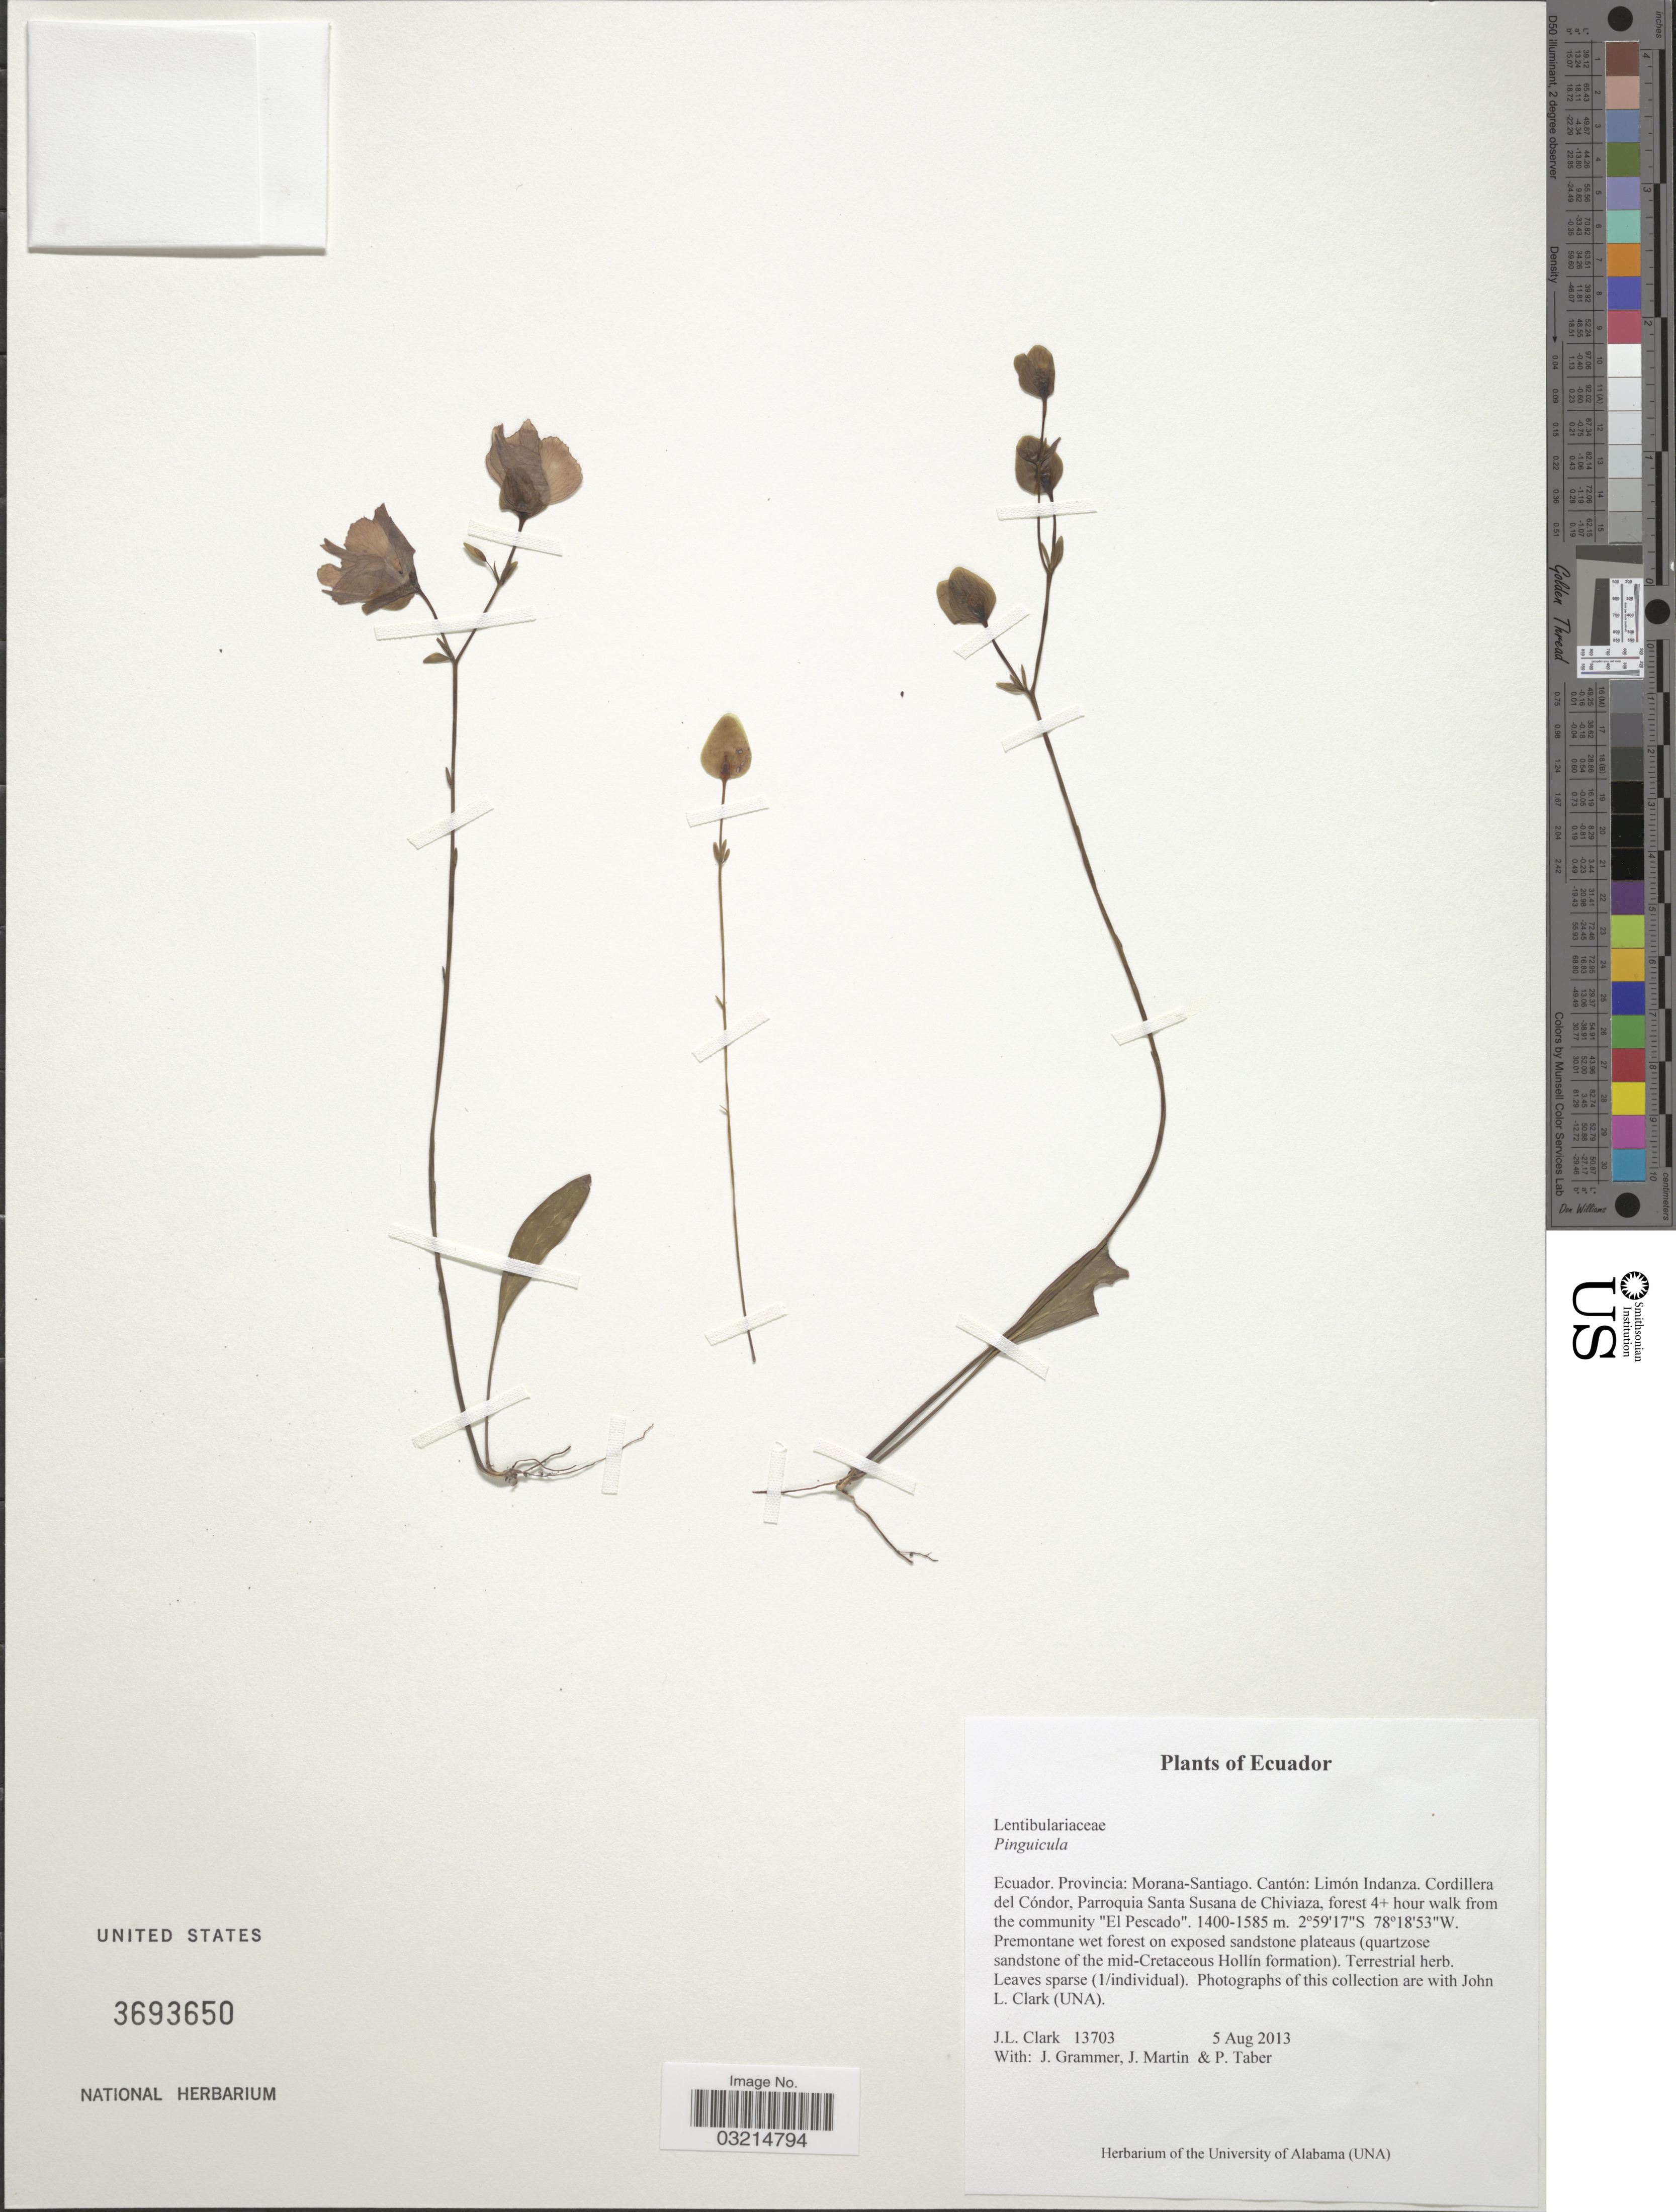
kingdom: Plantae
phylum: Tracheophyta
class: Magnoliopsida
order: Lamiales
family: Lentibulariaceae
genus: Pinguicula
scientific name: Pinguicula sp.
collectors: J. L. Clark, J. Grammer, J. Martin & P. Taber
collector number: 13703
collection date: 2013-08-05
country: Ecuador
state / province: Morona-Santiago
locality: Provincia: Morona-Santiago. Cantón: Limón Indanza. Cordillera del Cóndor, Parroquia Santa Susana de Chiviaza, forest 4+ hour walk from the community "El Pescado".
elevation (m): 1400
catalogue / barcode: US 3693650